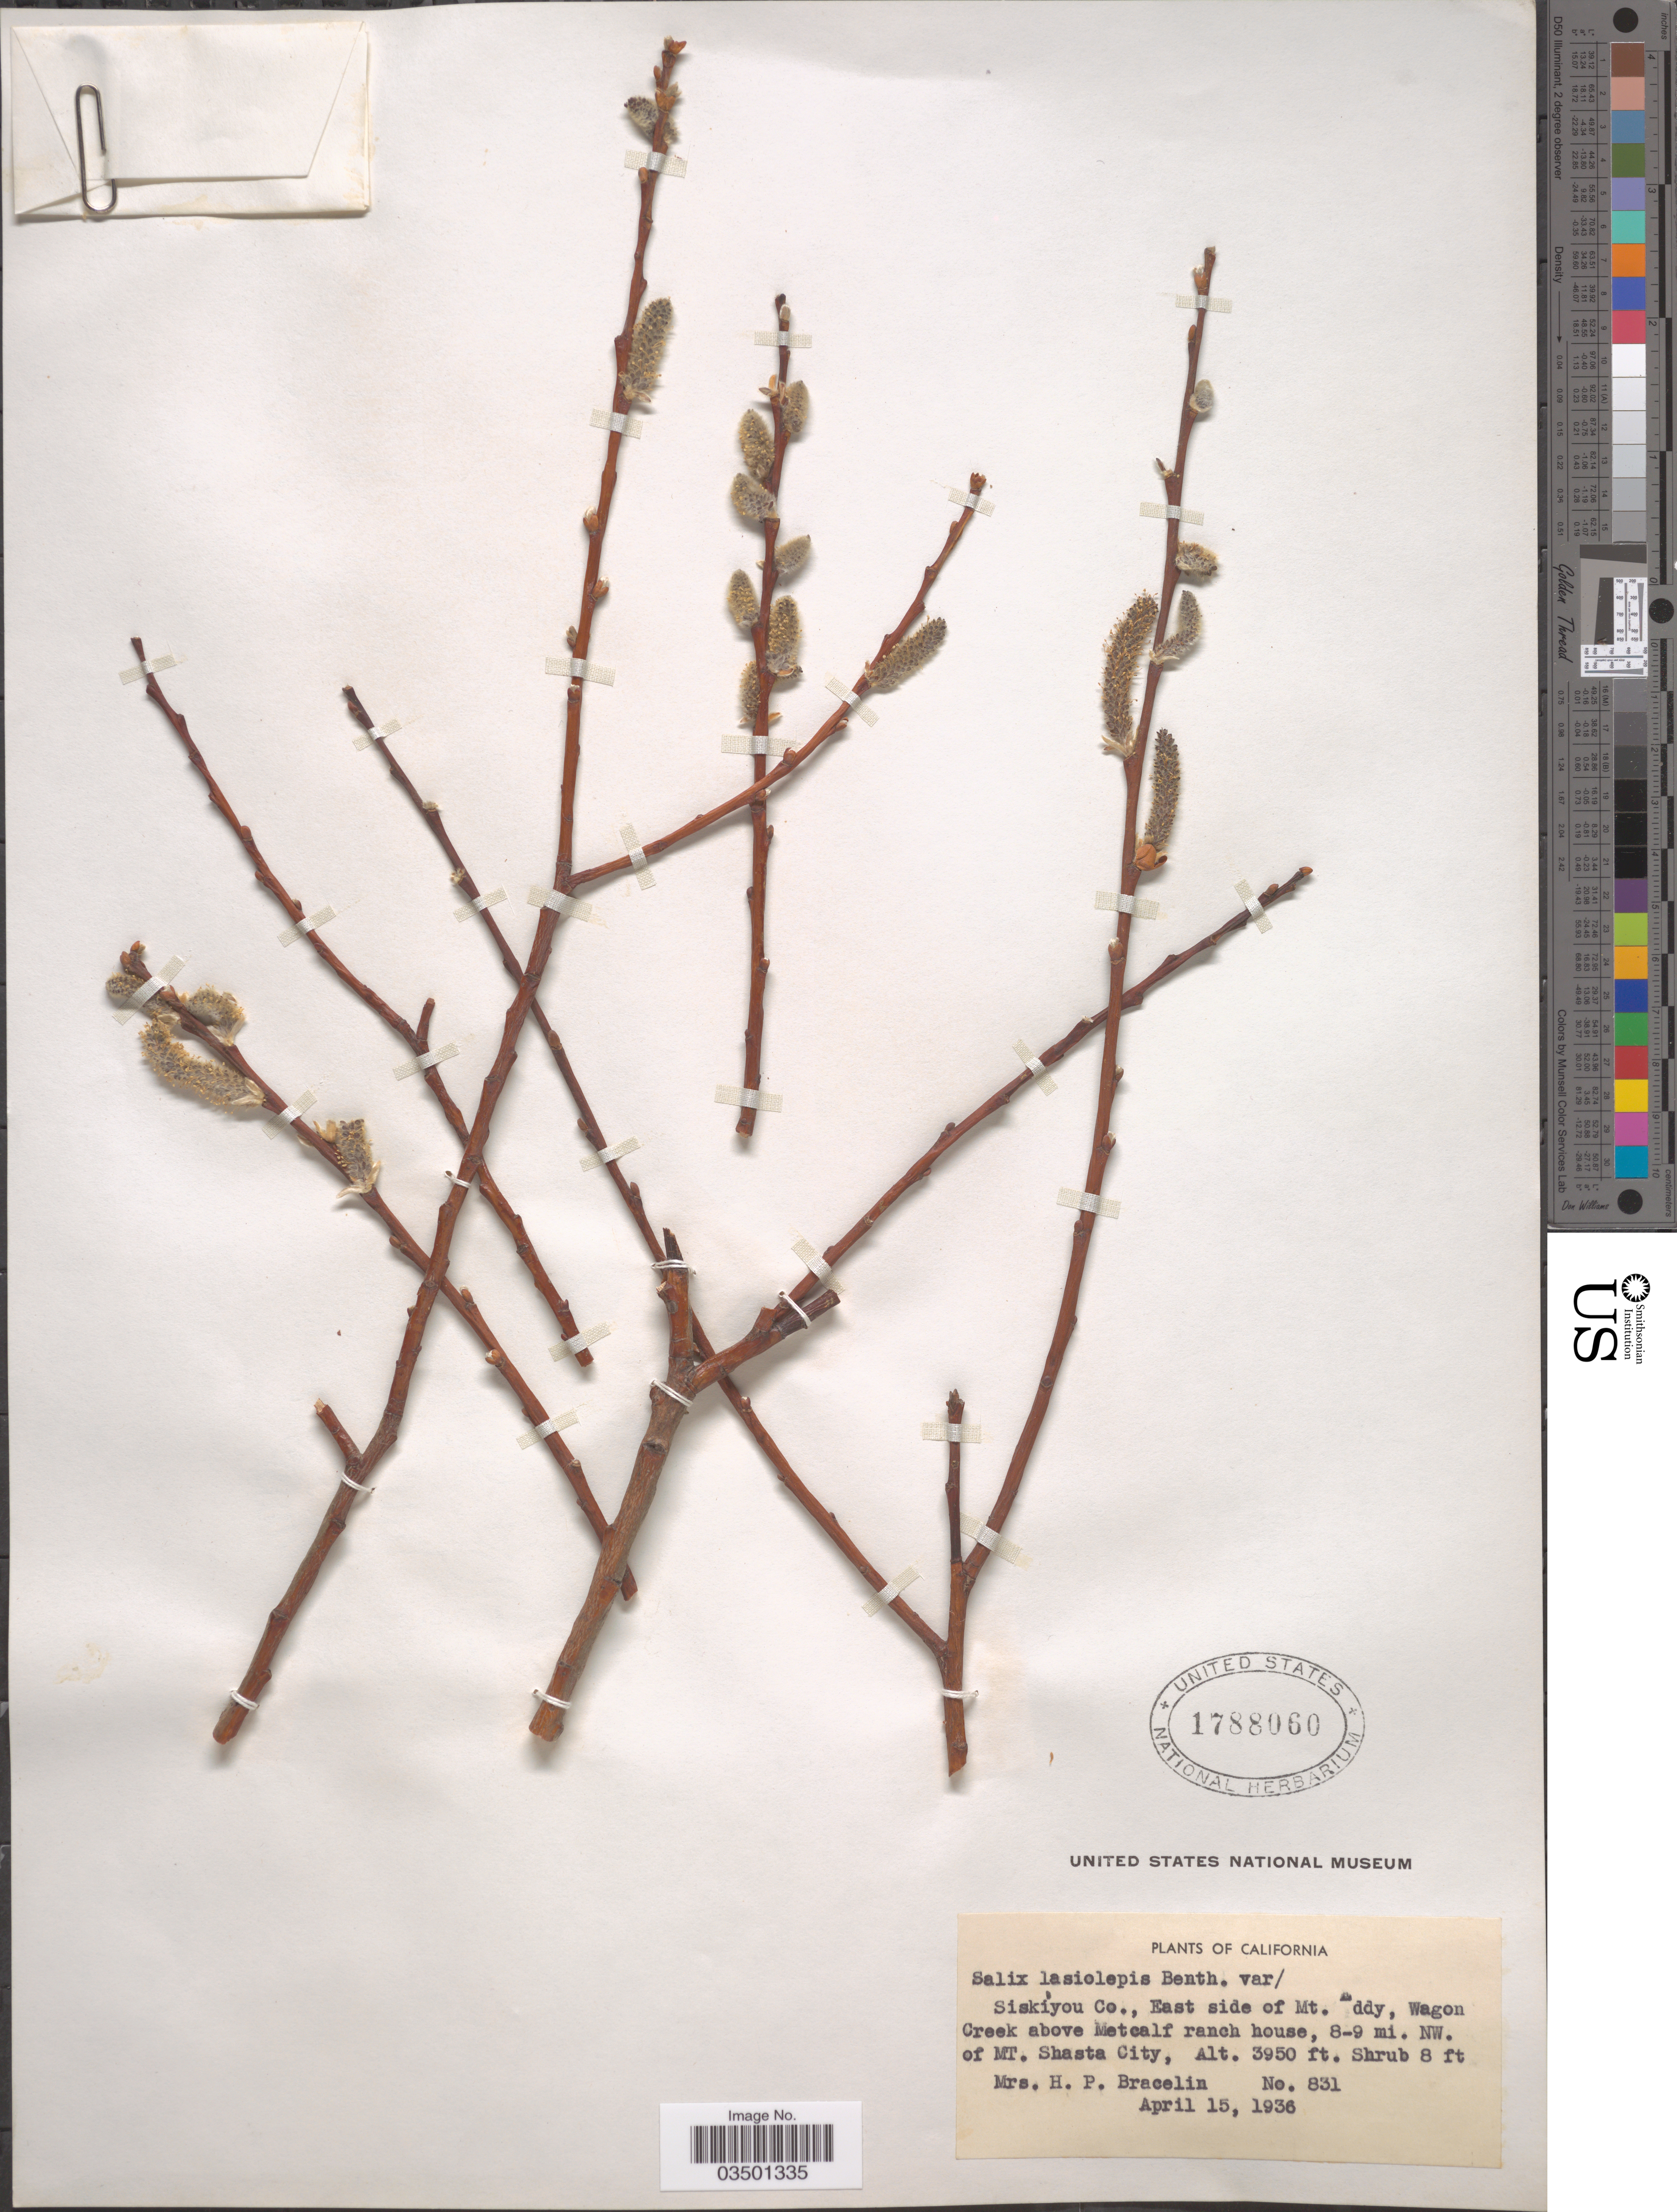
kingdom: Plantae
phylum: Tracheophyta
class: Magnoliopsida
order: Malpighiales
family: Salicaceae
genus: Salix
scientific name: Salix lasiolepis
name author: Benth.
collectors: H. Bracelin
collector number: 831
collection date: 1936-04-15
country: United States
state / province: California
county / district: Siskiyou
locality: Siskiyou Co., East side of Mt. Eddy, Wagon Creek above Metcalf ranch house, 8-9 mi. NW. of Mt. Shasta City.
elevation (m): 1204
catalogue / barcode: US 1788060